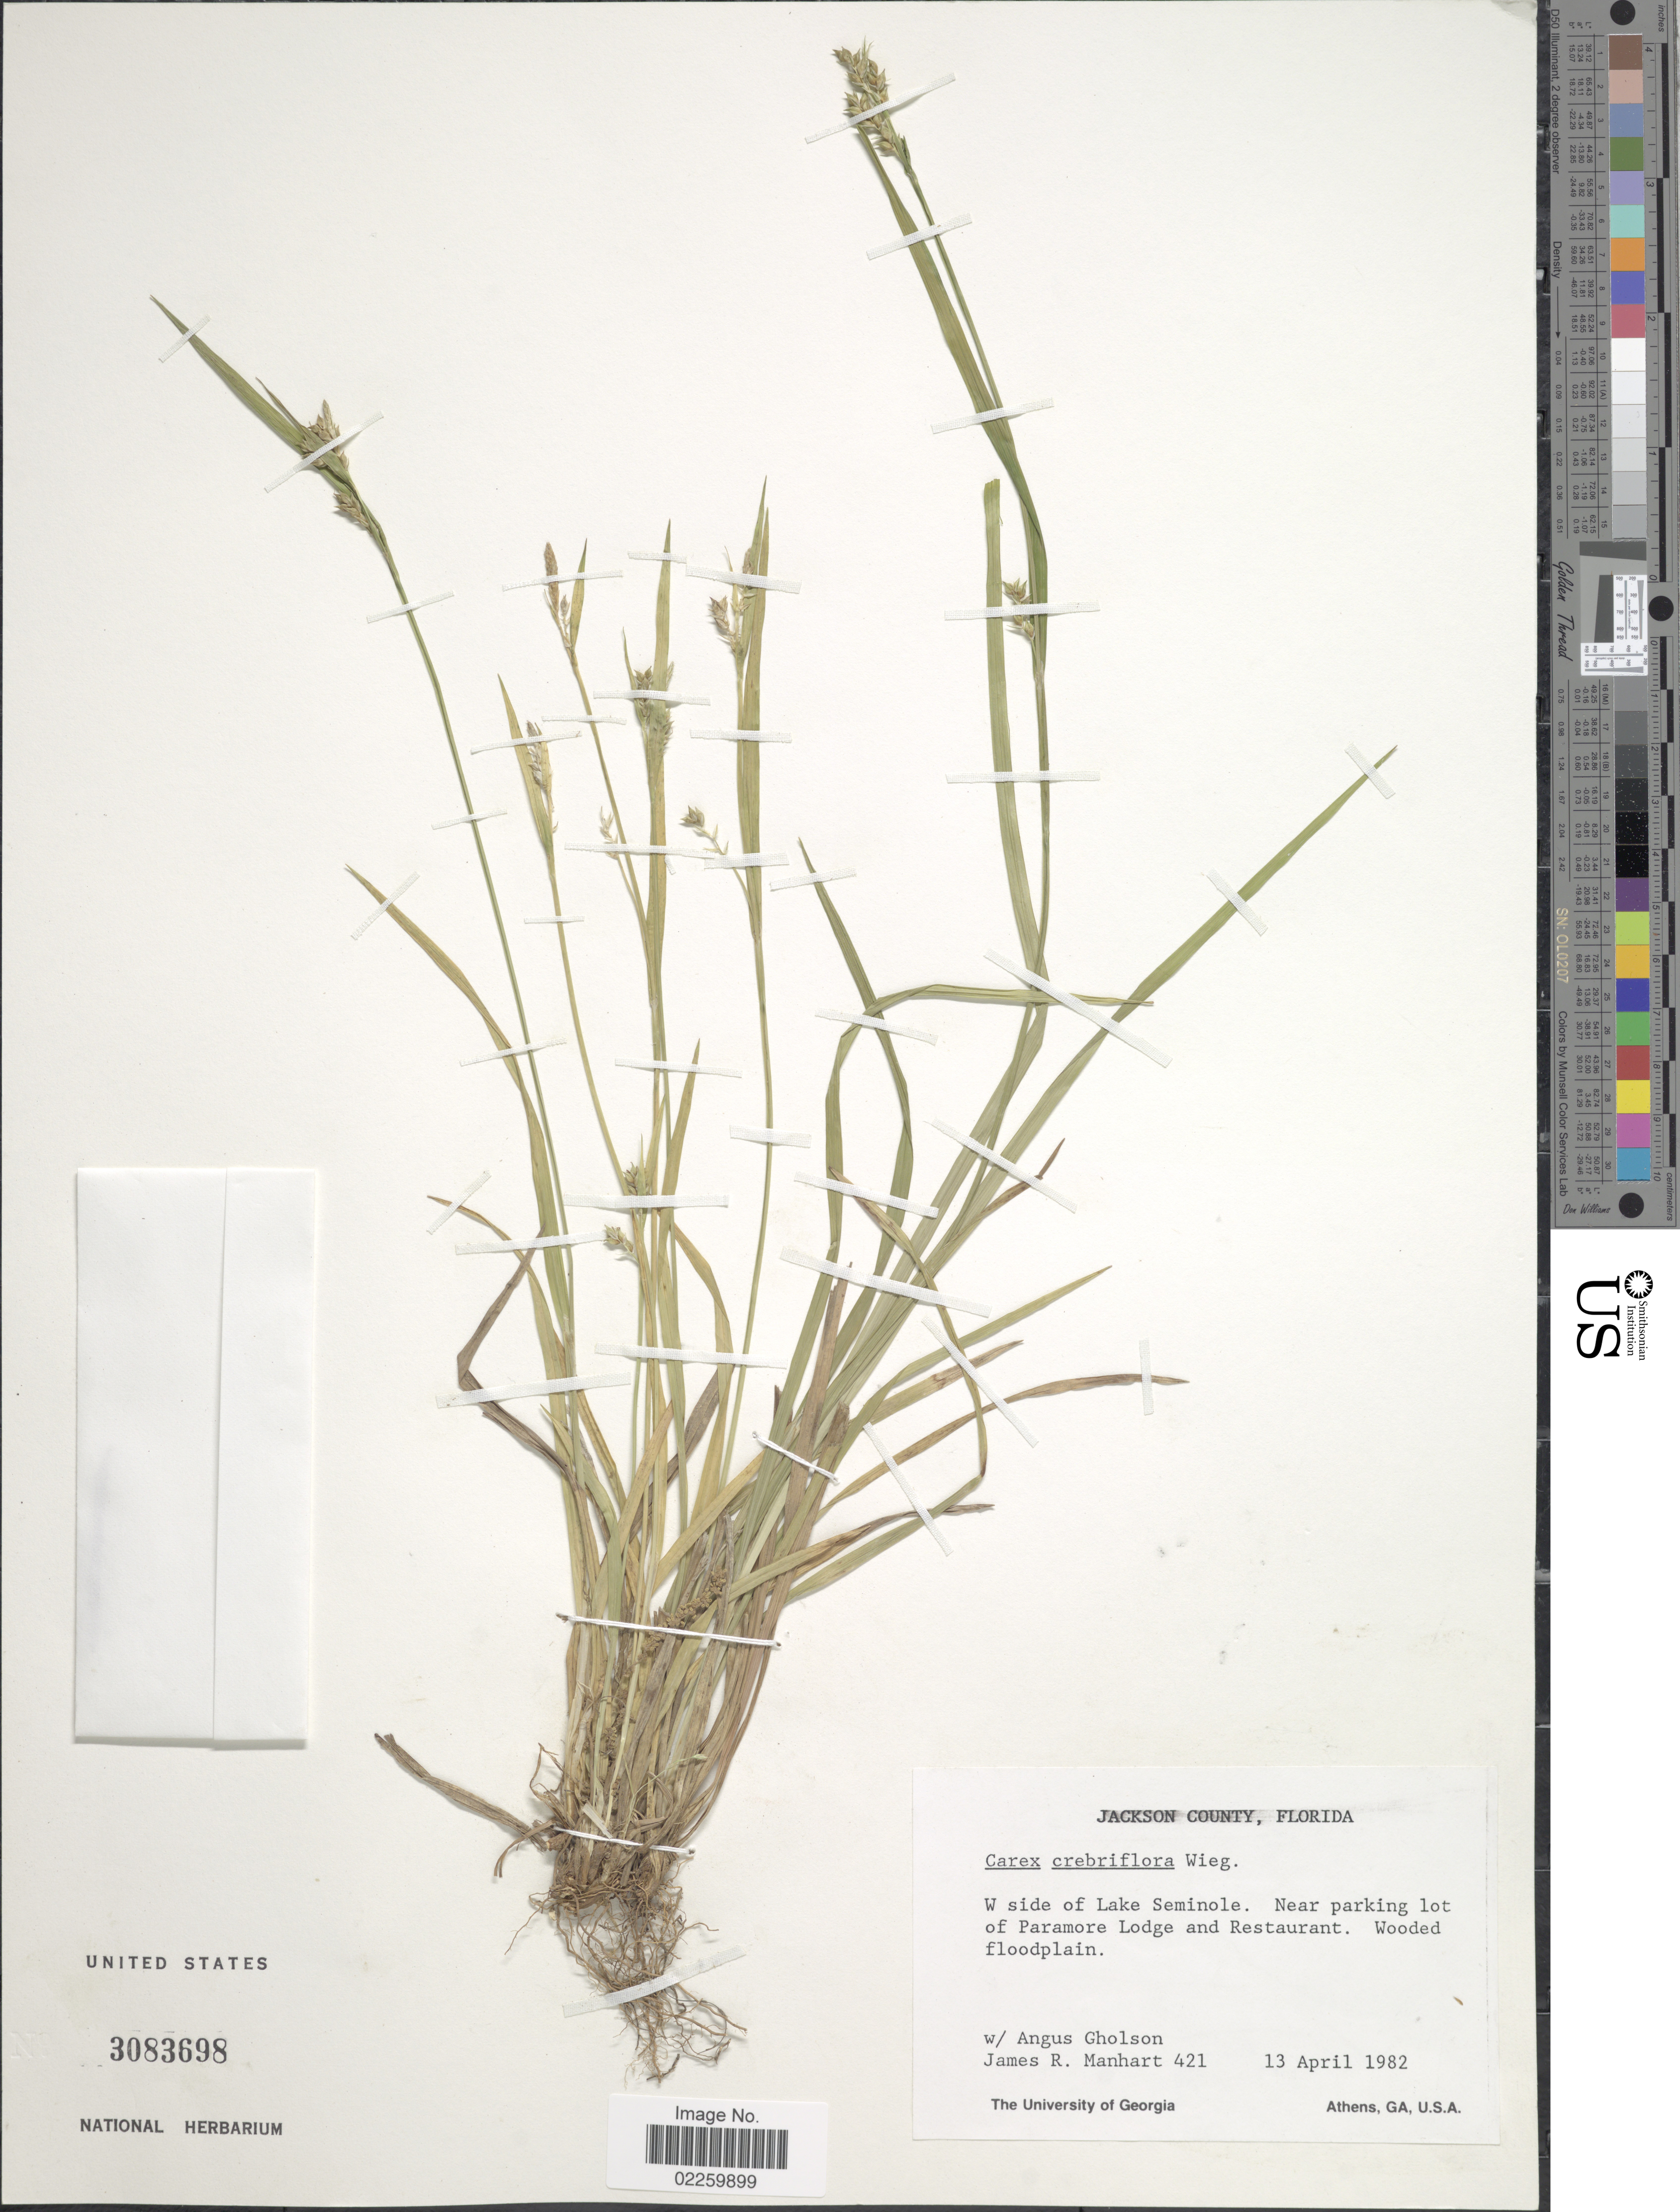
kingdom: Plantae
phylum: Tracheophyta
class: Liliopsida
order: Poales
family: Cyperaceae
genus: Carex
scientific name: Carex crebriflora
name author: Wiegand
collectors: J. Manhart & A. Gholson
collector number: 421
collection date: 1982-04-13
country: United States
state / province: Florida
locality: Jackson County, Florida, W side of Lake Seminole, Near parking lot of Paramore Lodge and Restaurant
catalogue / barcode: US 3083698